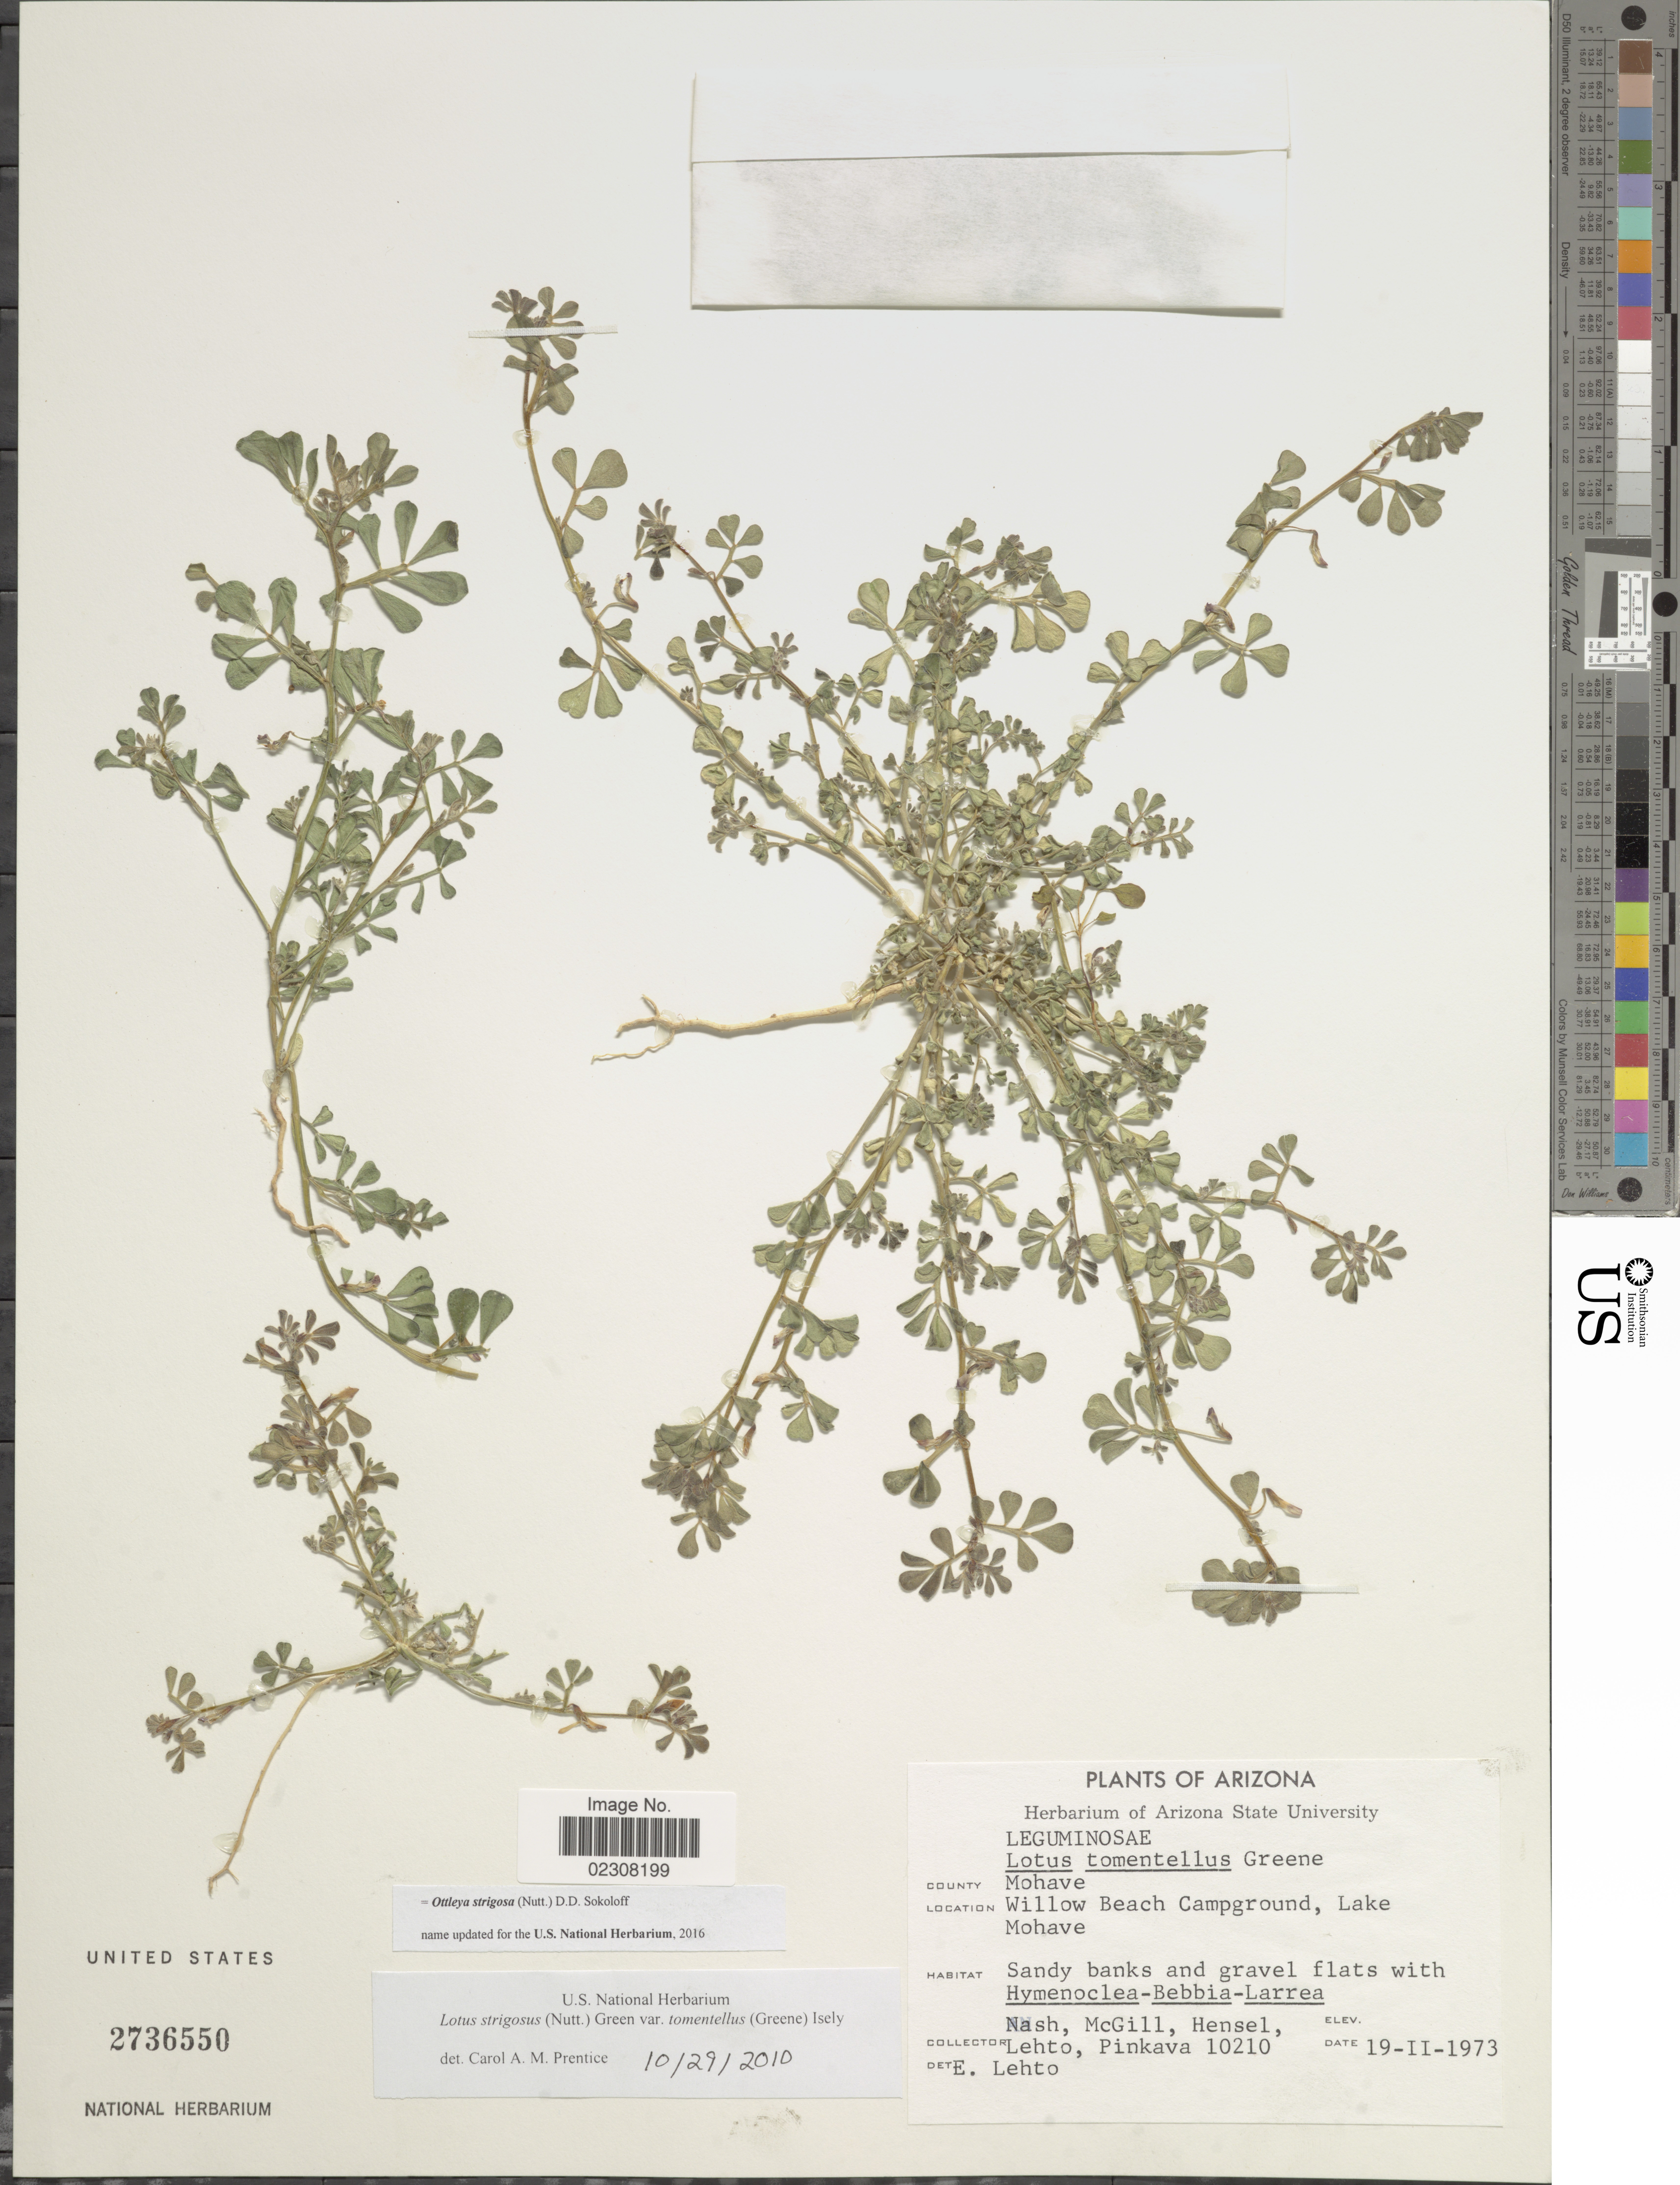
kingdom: Plantae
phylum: Tracheophyta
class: Magnoliopsida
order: Fabales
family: Fabaceae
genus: Ottleya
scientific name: Ottleya strigosa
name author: (Nutt.) D.D. Sokoloff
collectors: -- Nash, -. McGill, -. Hensel, -. Lehto & -. Pinkava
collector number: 10210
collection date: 1973-02-19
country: United States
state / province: Arizona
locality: County Mohave, Willow Beach Campground, Lake Mohave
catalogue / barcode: US 2736550